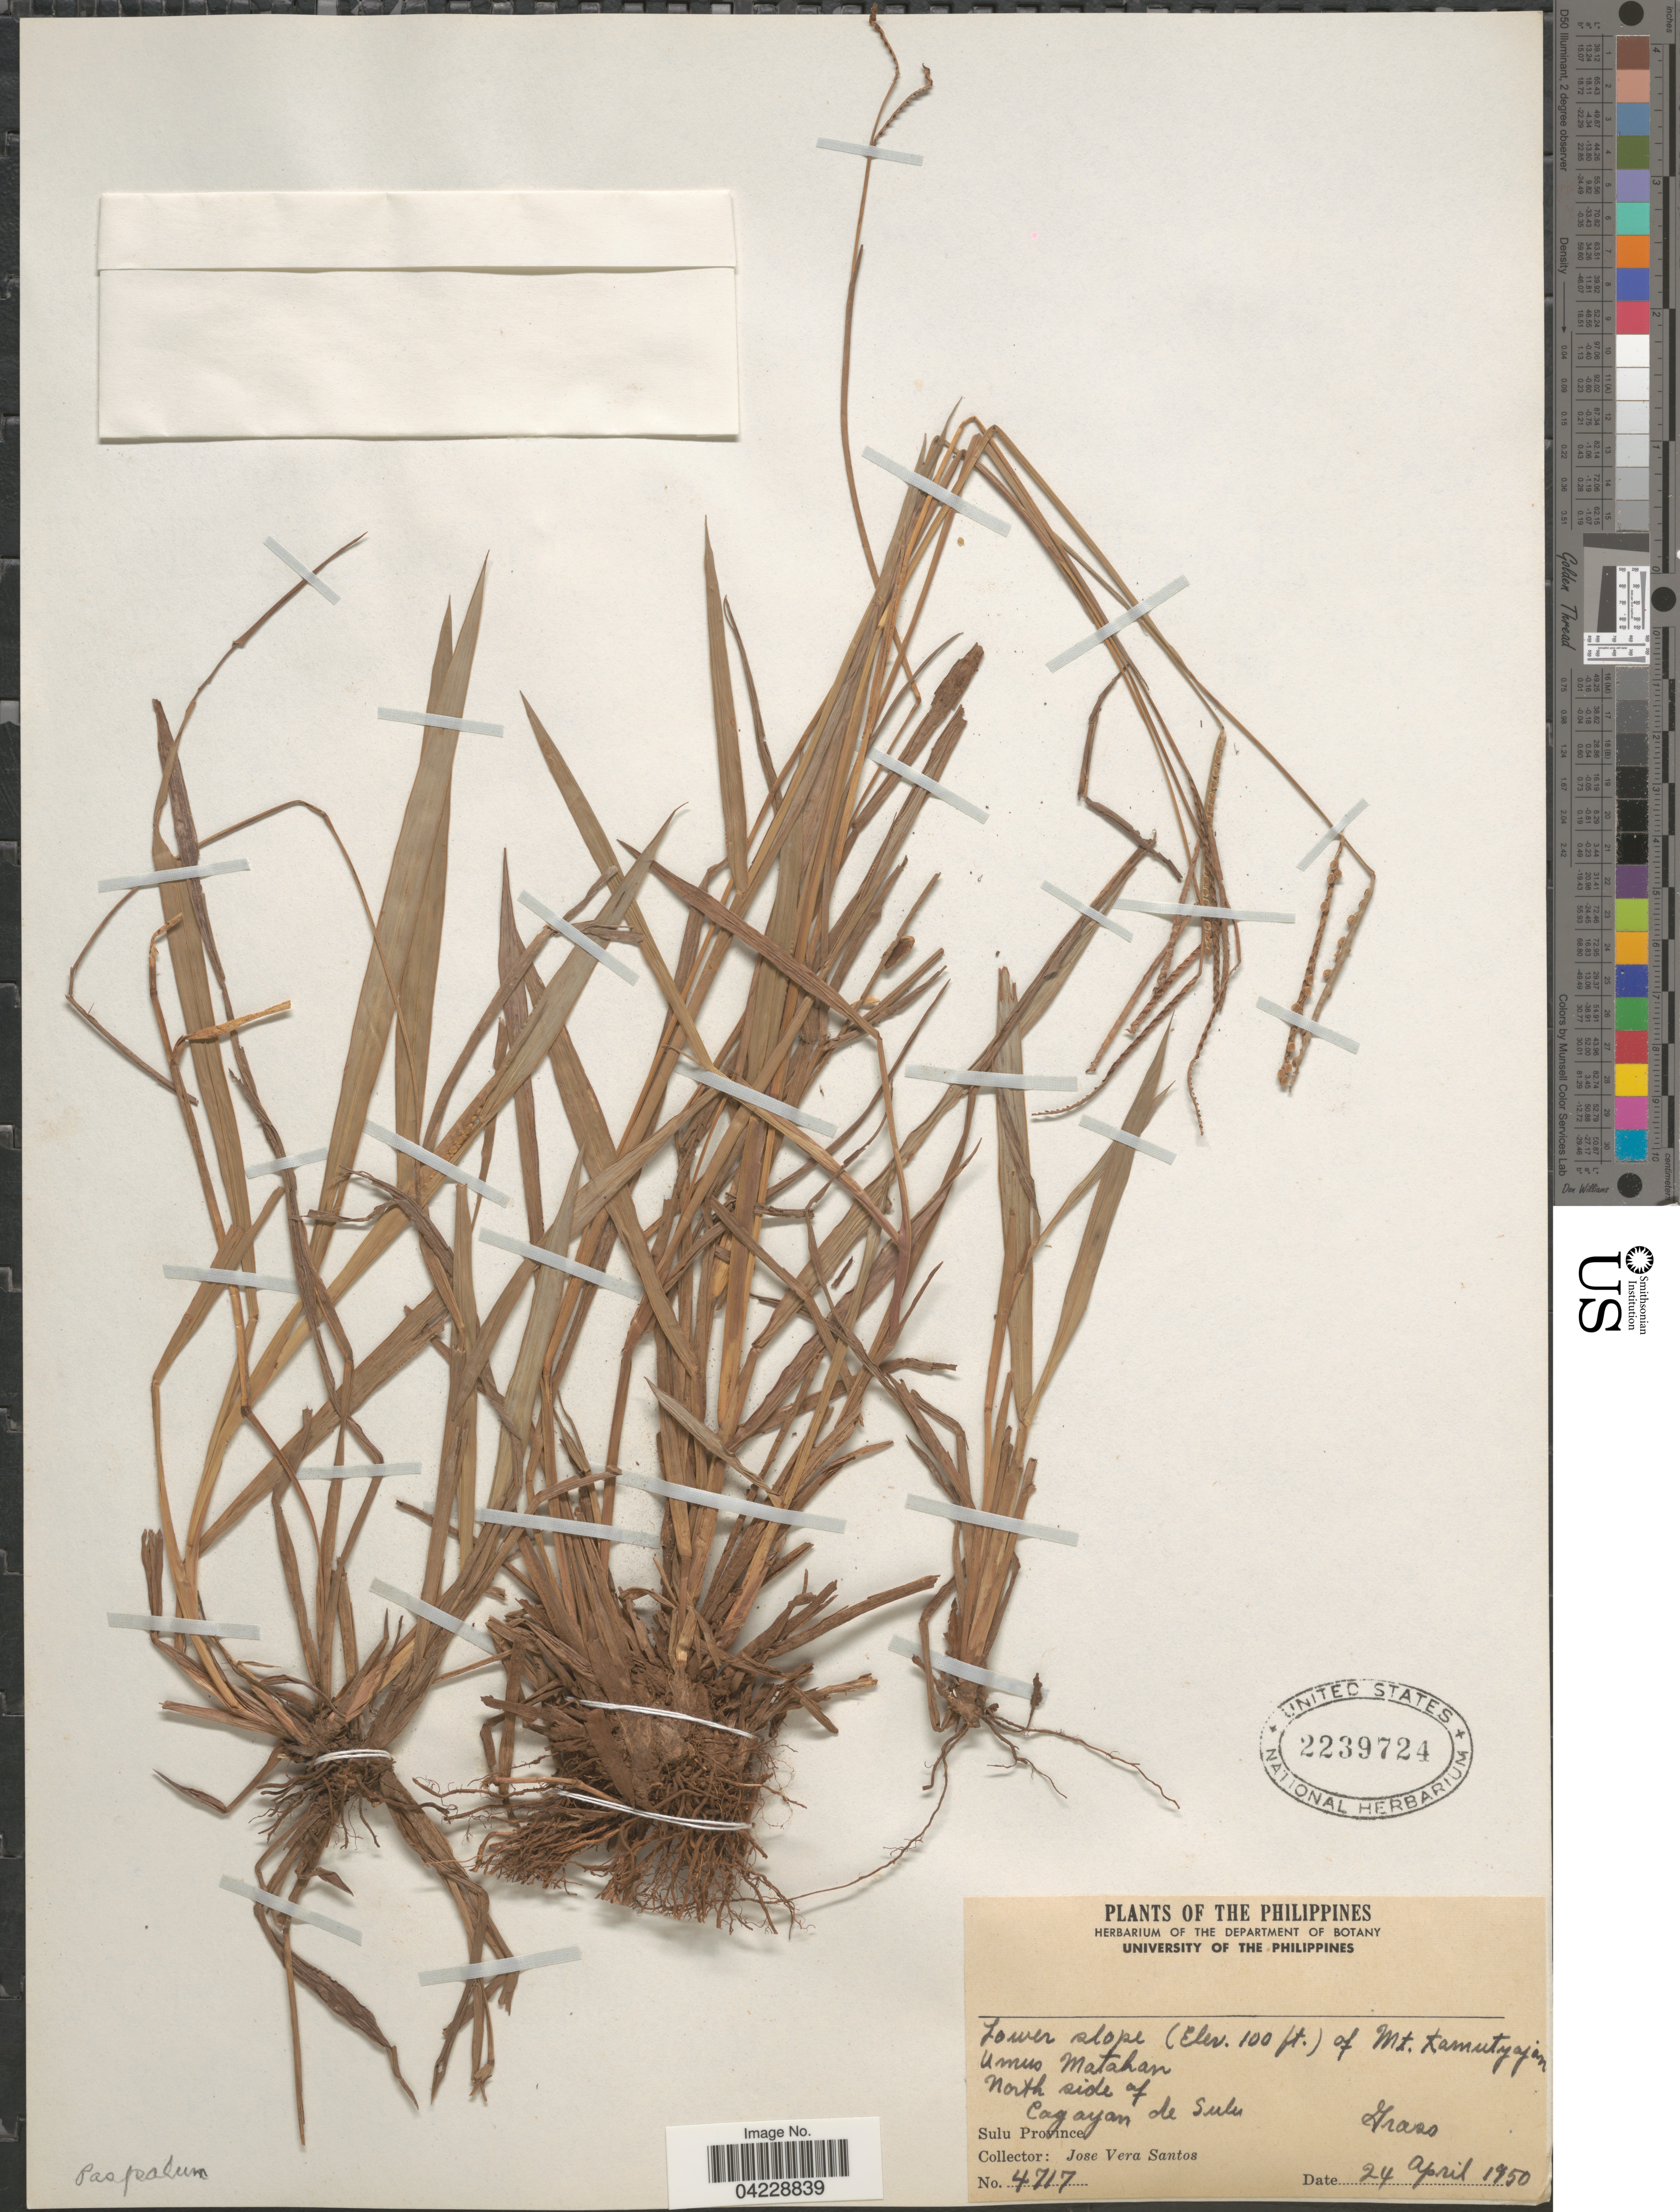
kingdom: Plantae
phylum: Tracheophyta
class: Liliopsida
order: Poales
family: Poaceae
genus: Paspalum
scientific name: Paspalum sp.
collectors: J. Vera Santos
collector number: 4717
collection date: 1950-04-24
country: Philippines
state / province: Muslim Mindanao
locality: Lower slope of Mt. Kamutyajan. Umus Matahan. North side of Cagayan de Sulu. Sulu Province.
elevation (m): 30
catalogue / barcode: US 2239724